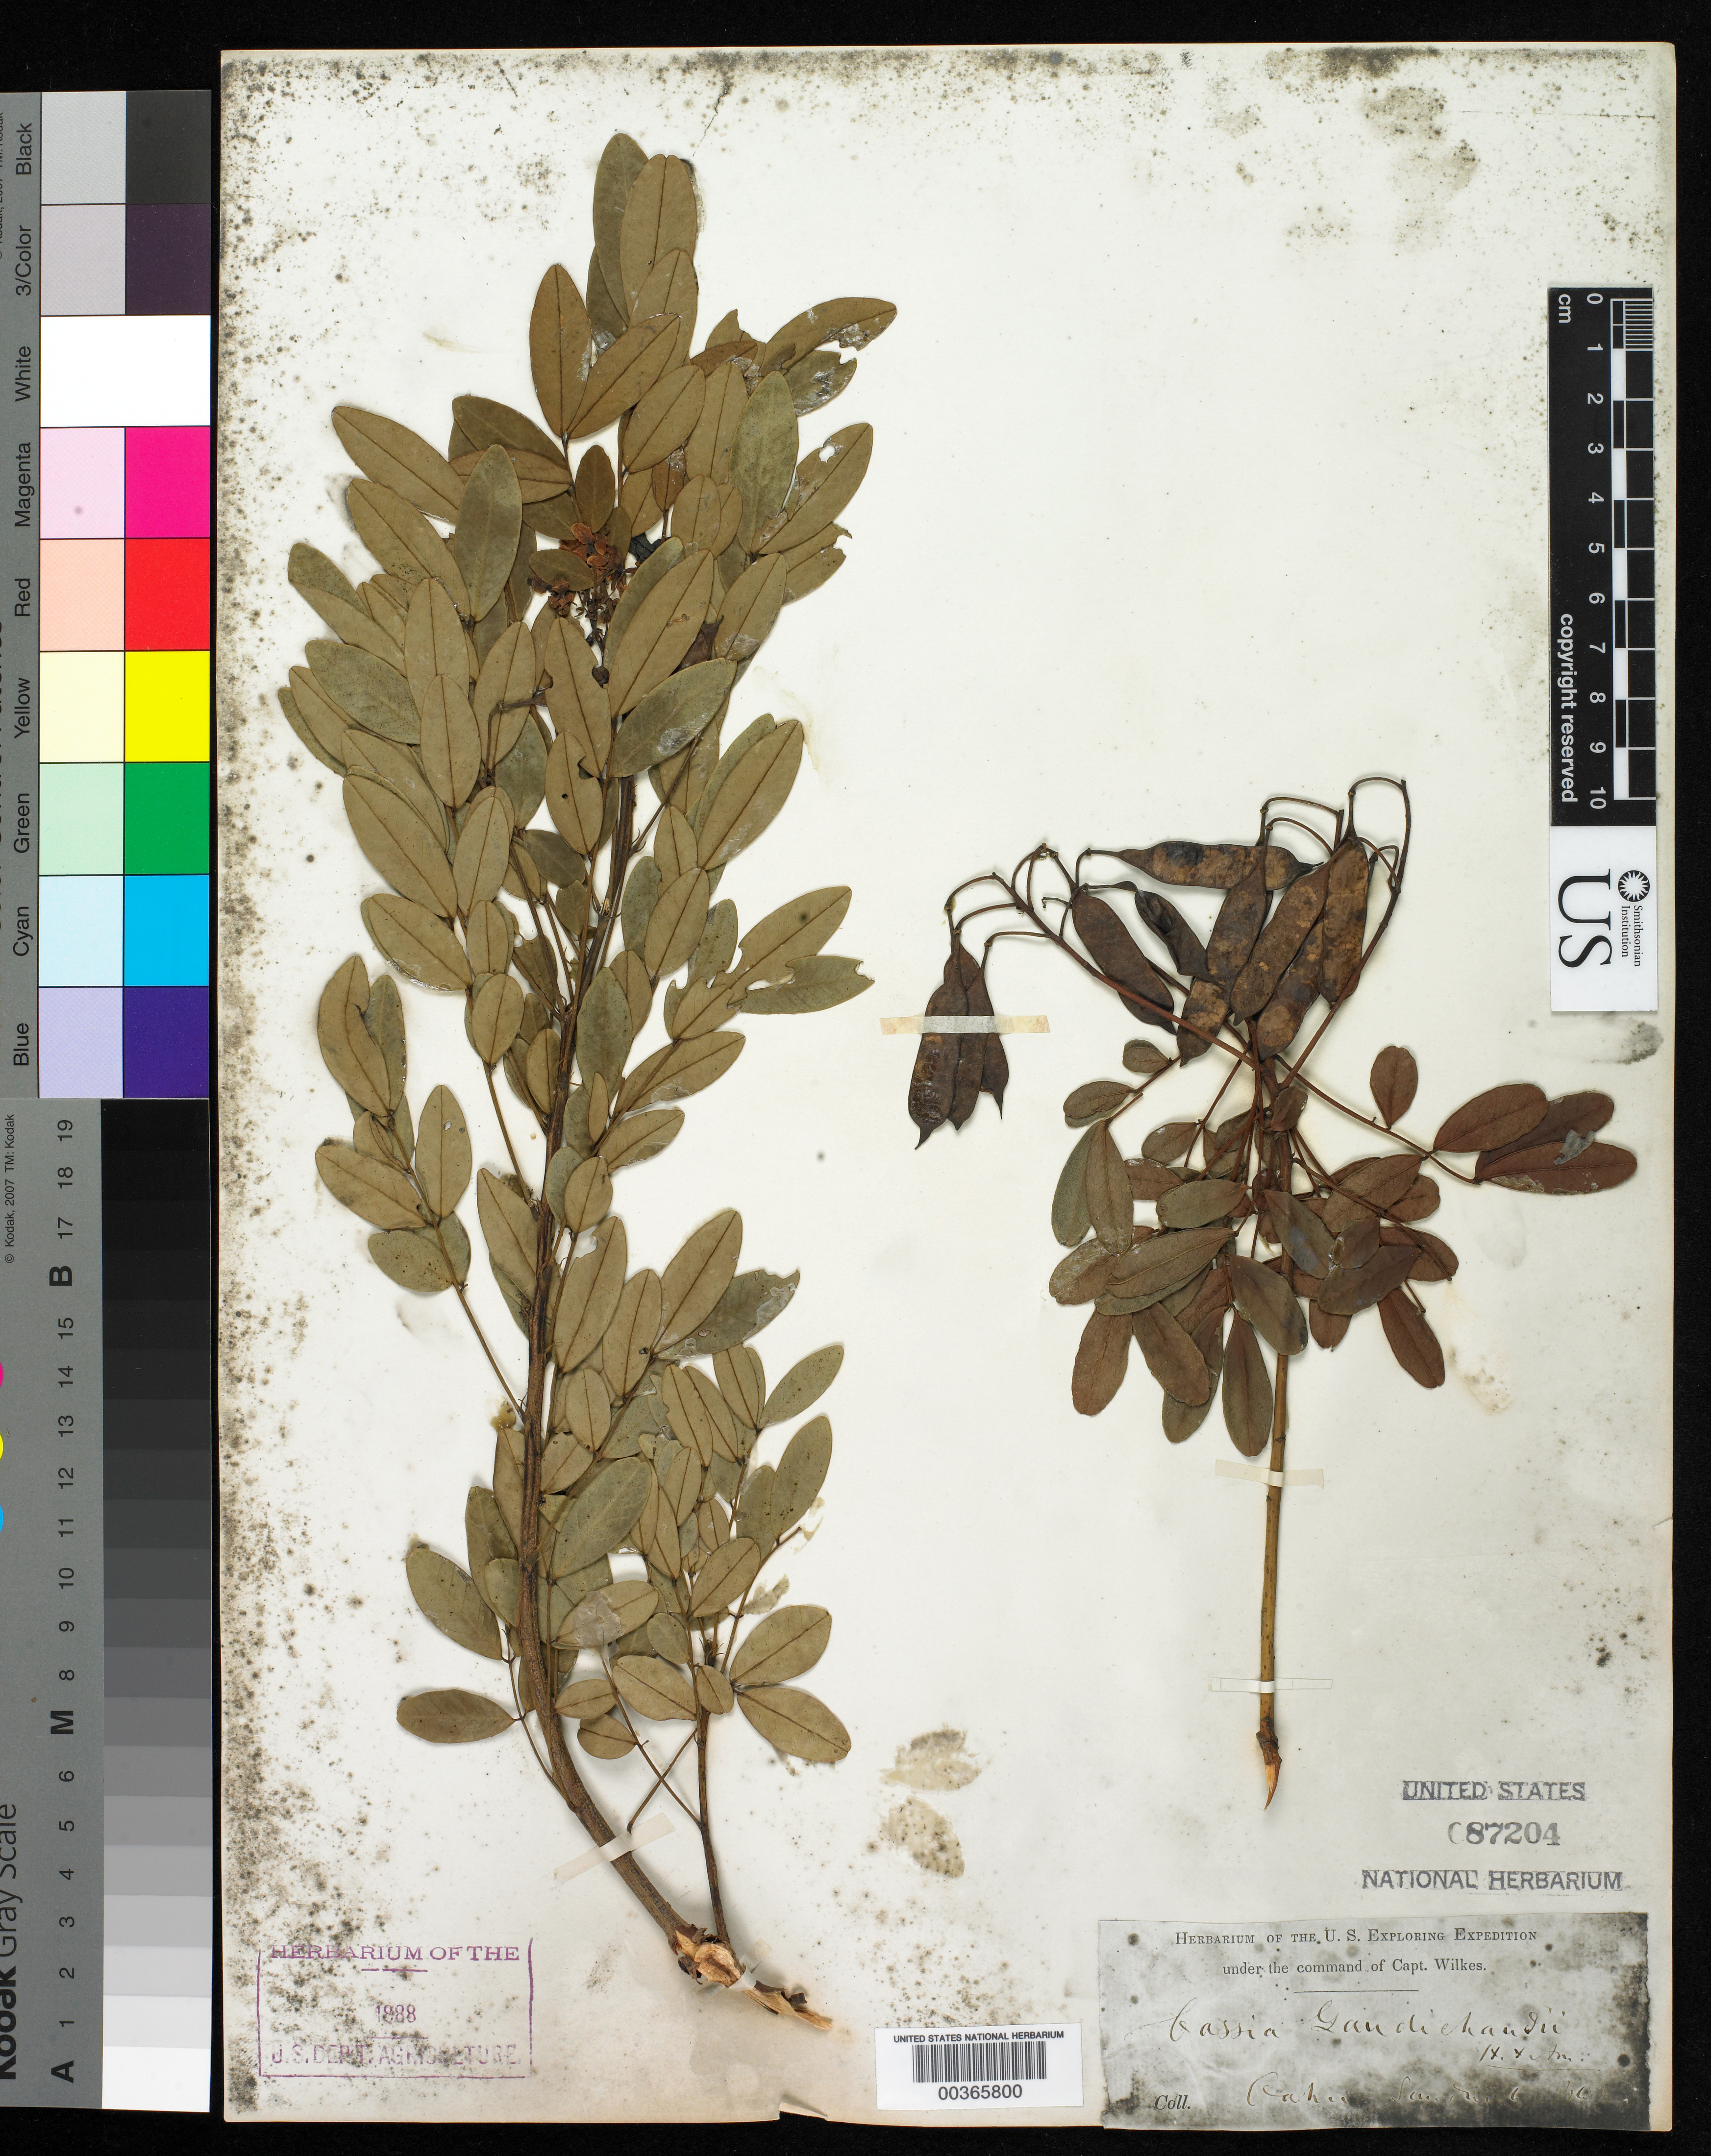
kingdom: Plantae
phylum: Tracheophyta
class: Magnoliopsida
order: Fabales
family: Fabaceae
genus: Senna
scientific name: Senna gaudichaudii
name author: (Hook. & Arn.) H.S. Irwin & Barneby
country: United States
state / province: Hawaii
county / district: Honolulu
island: Oahu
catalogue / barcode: US 87204